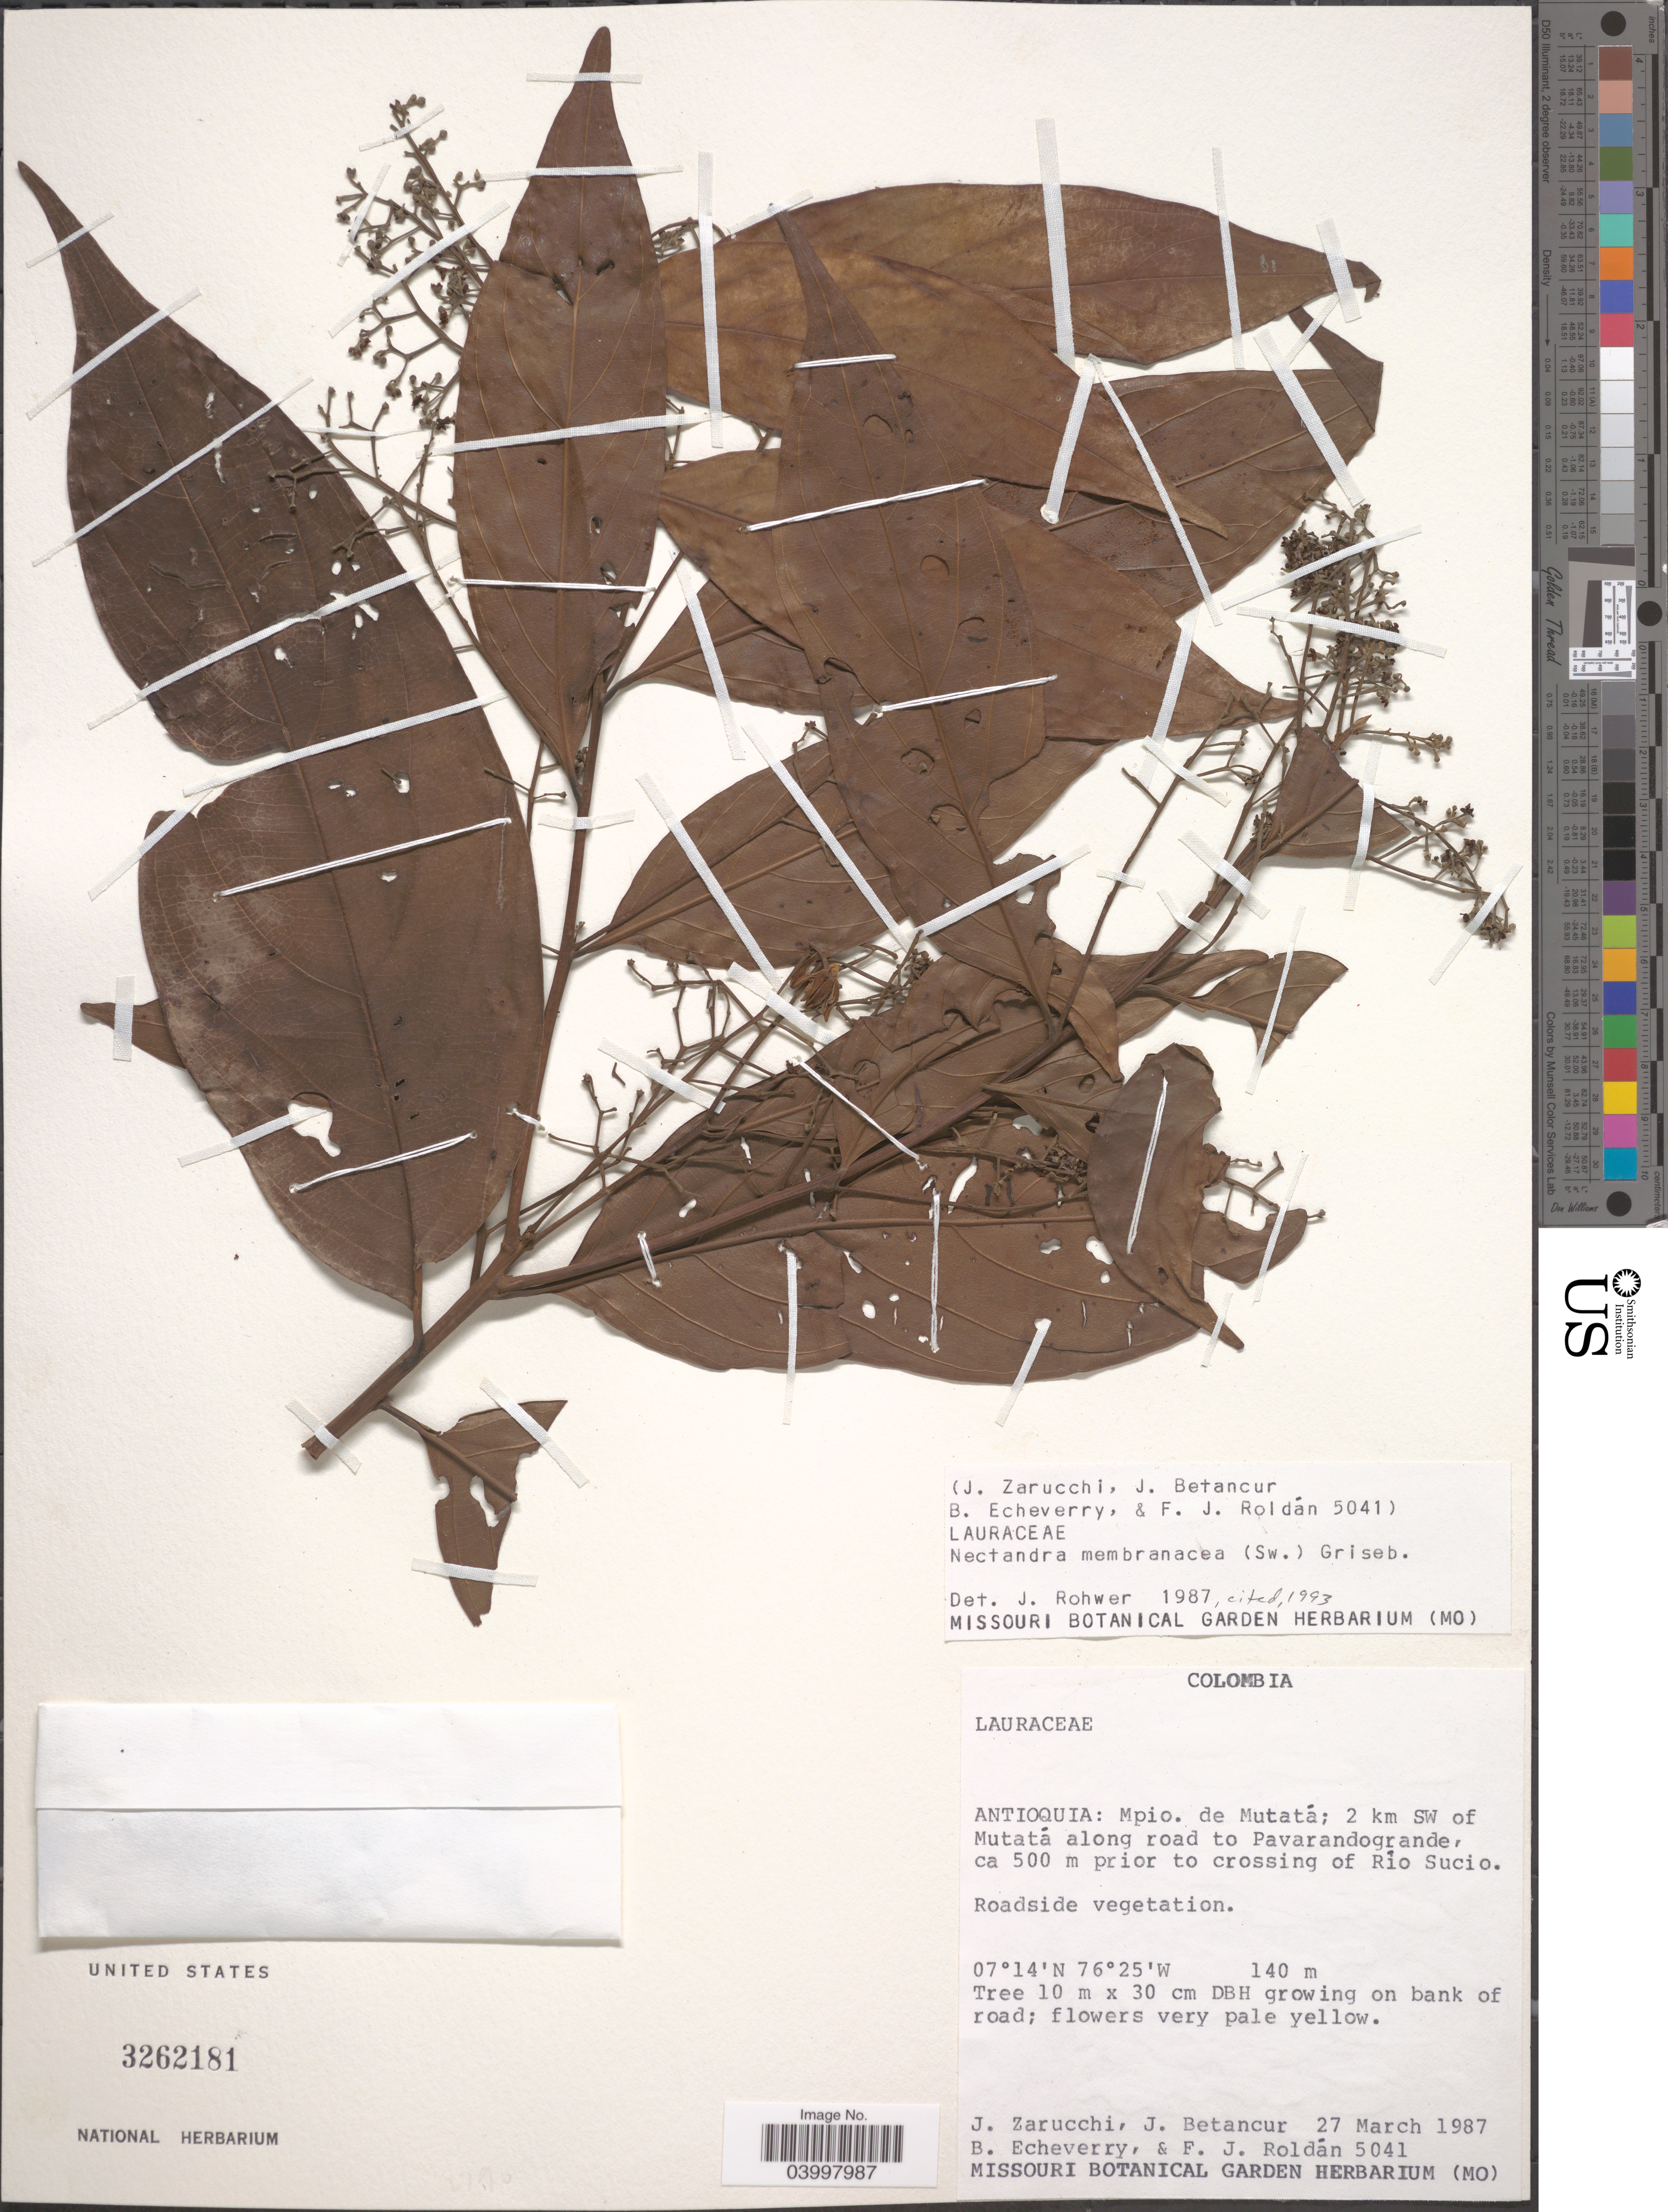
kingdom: Plantae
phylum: Tracheophyta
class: Magnoliopsida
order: Laurales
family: Lauraceae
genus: Nectandra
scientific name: Nectandra membranacea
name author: (Sw.) Griseb.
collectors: J. L. Zarucchi, J. Betancur, B. Echeverry & F. J. Roldán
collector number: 5041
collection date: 1987-03-27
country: Colombia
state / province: Antioquia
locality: Mpio. de Mutatá; 2 km SW of Mutatá along road to Pavarandogrande, ca 500 m prior to crossing of Río Sucio.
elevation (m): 140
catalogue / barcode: US 3262181